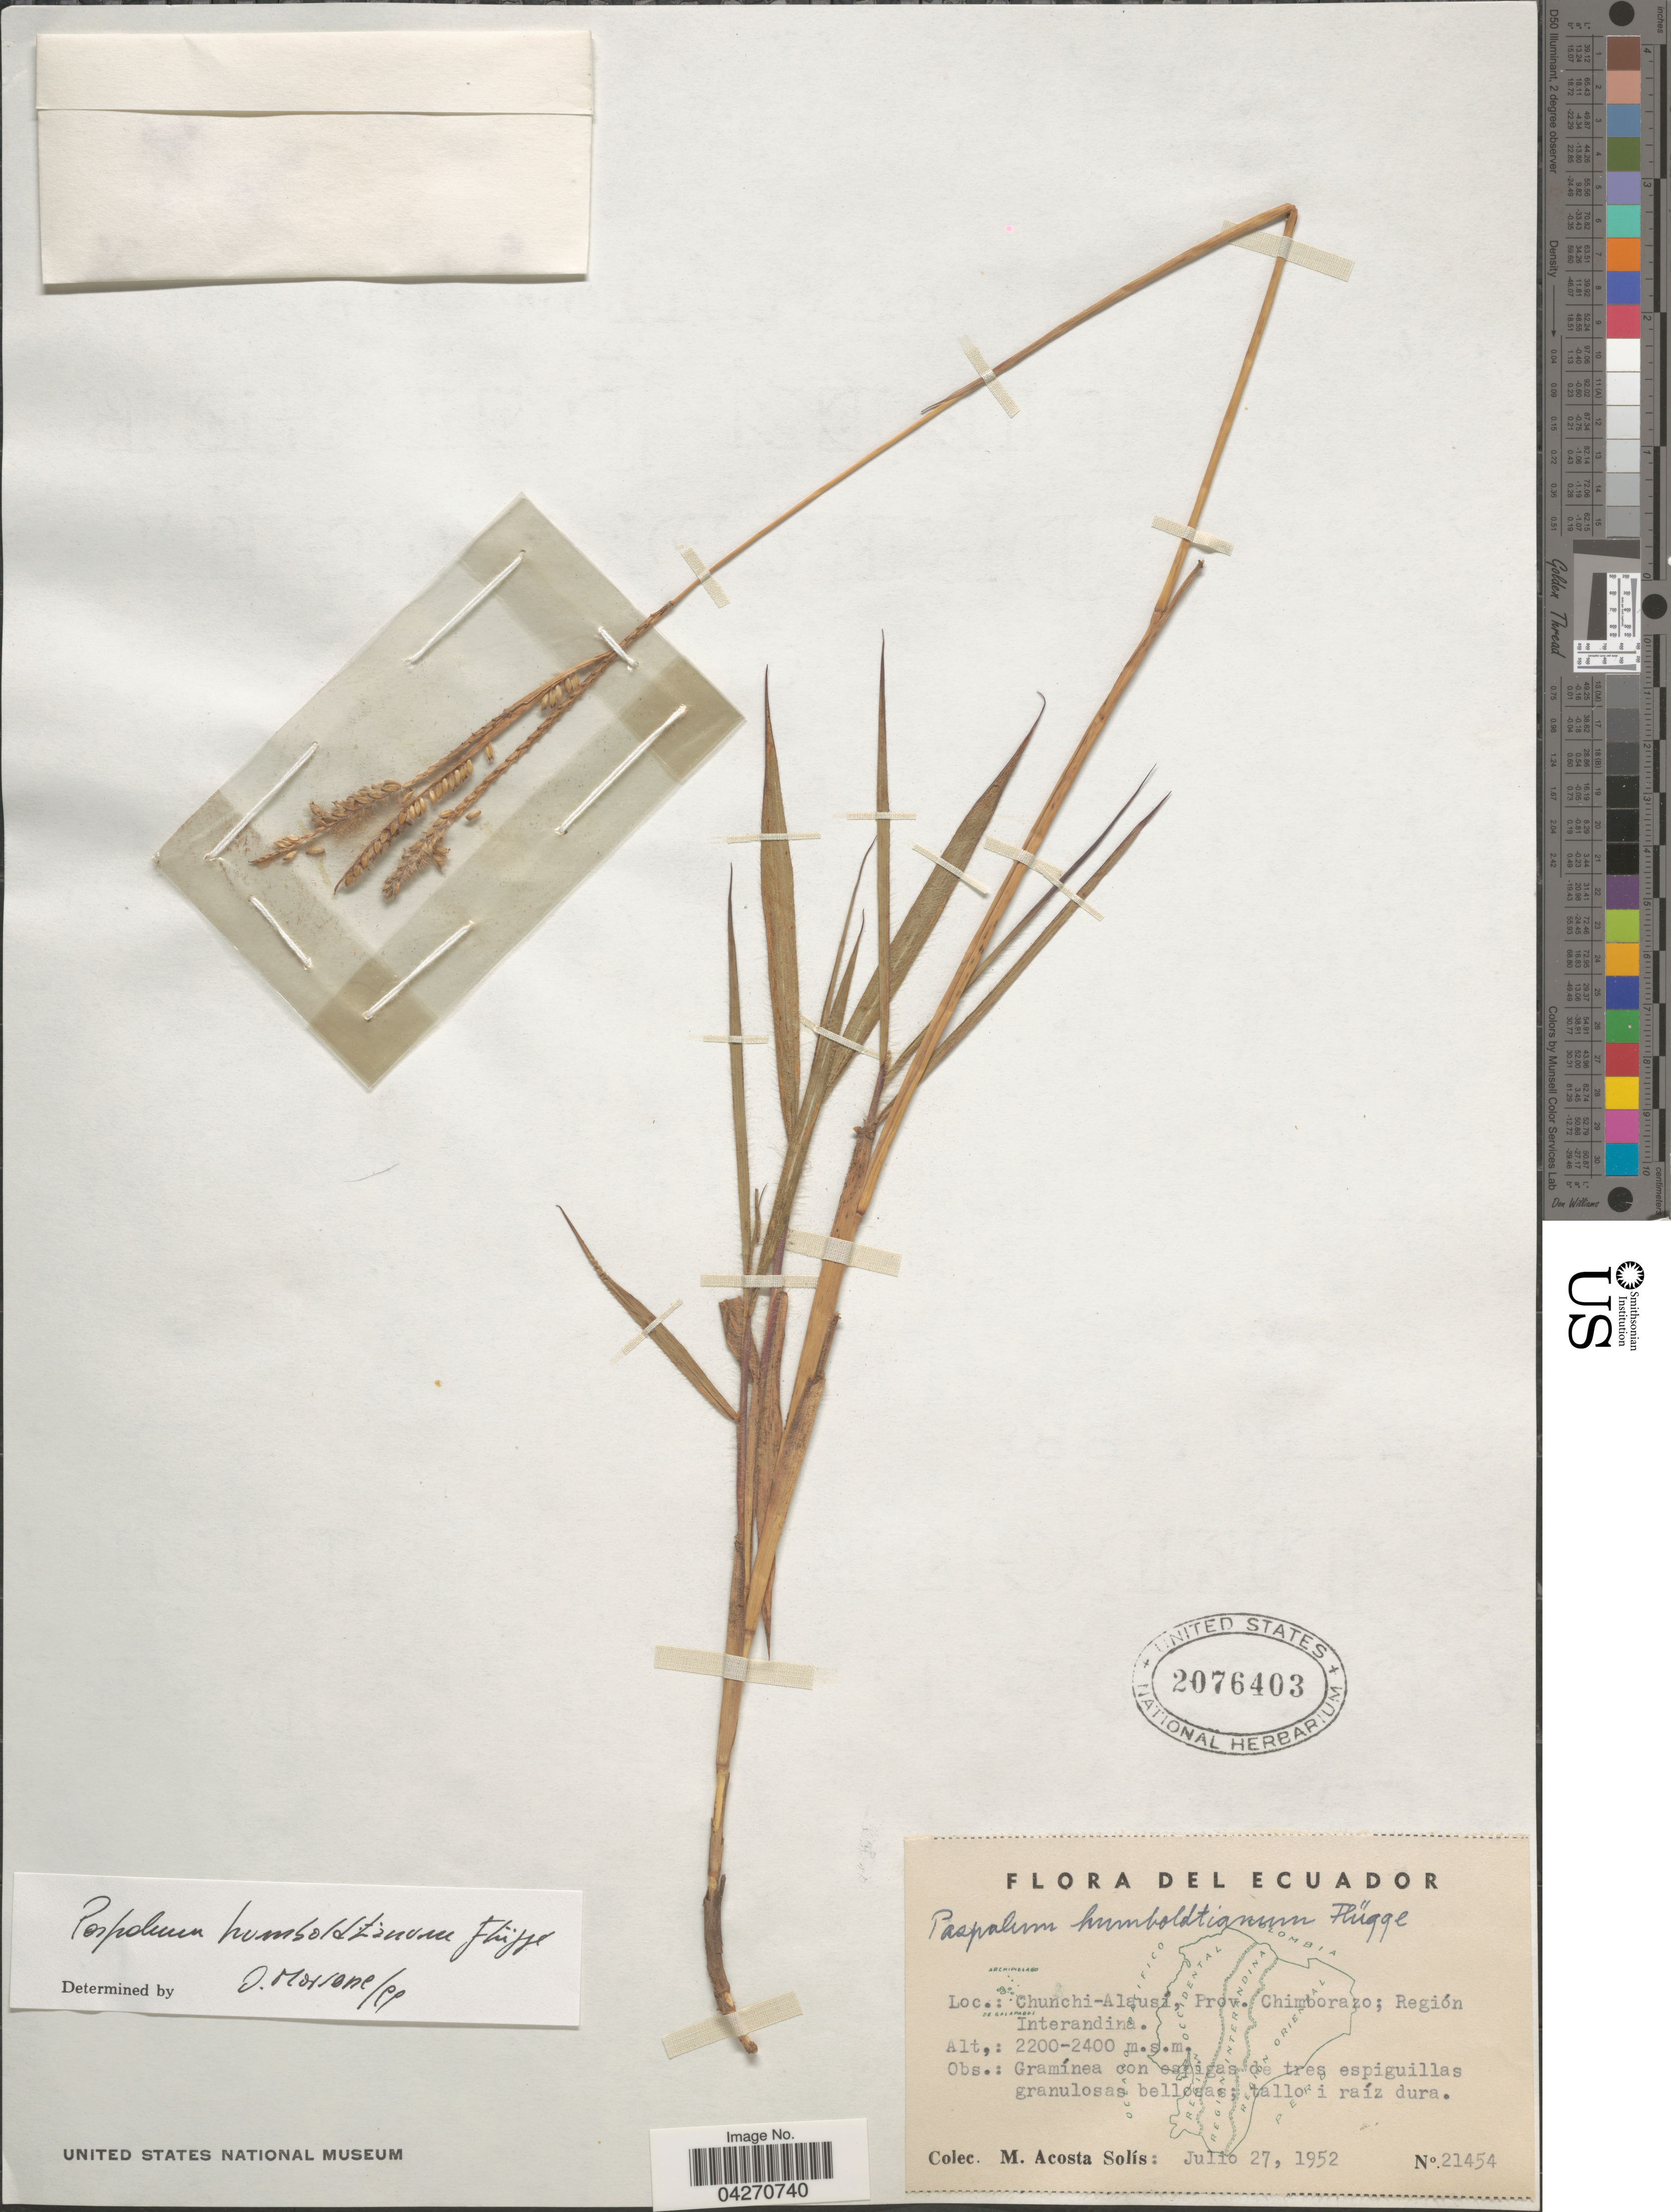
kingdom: Plantae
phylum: Tracheophyta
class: Liliopsida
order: Poales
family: Poaceae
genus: Paspalum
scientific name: Paspalum humboldtianum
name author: Flüggé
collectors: M. Acosta Solis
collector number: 21454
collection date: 1952-07-27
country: Ecuador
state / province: Chimborazo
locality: Chunchi-Alausi; Región Interandina.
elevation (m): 2200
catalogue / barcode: US 2076403